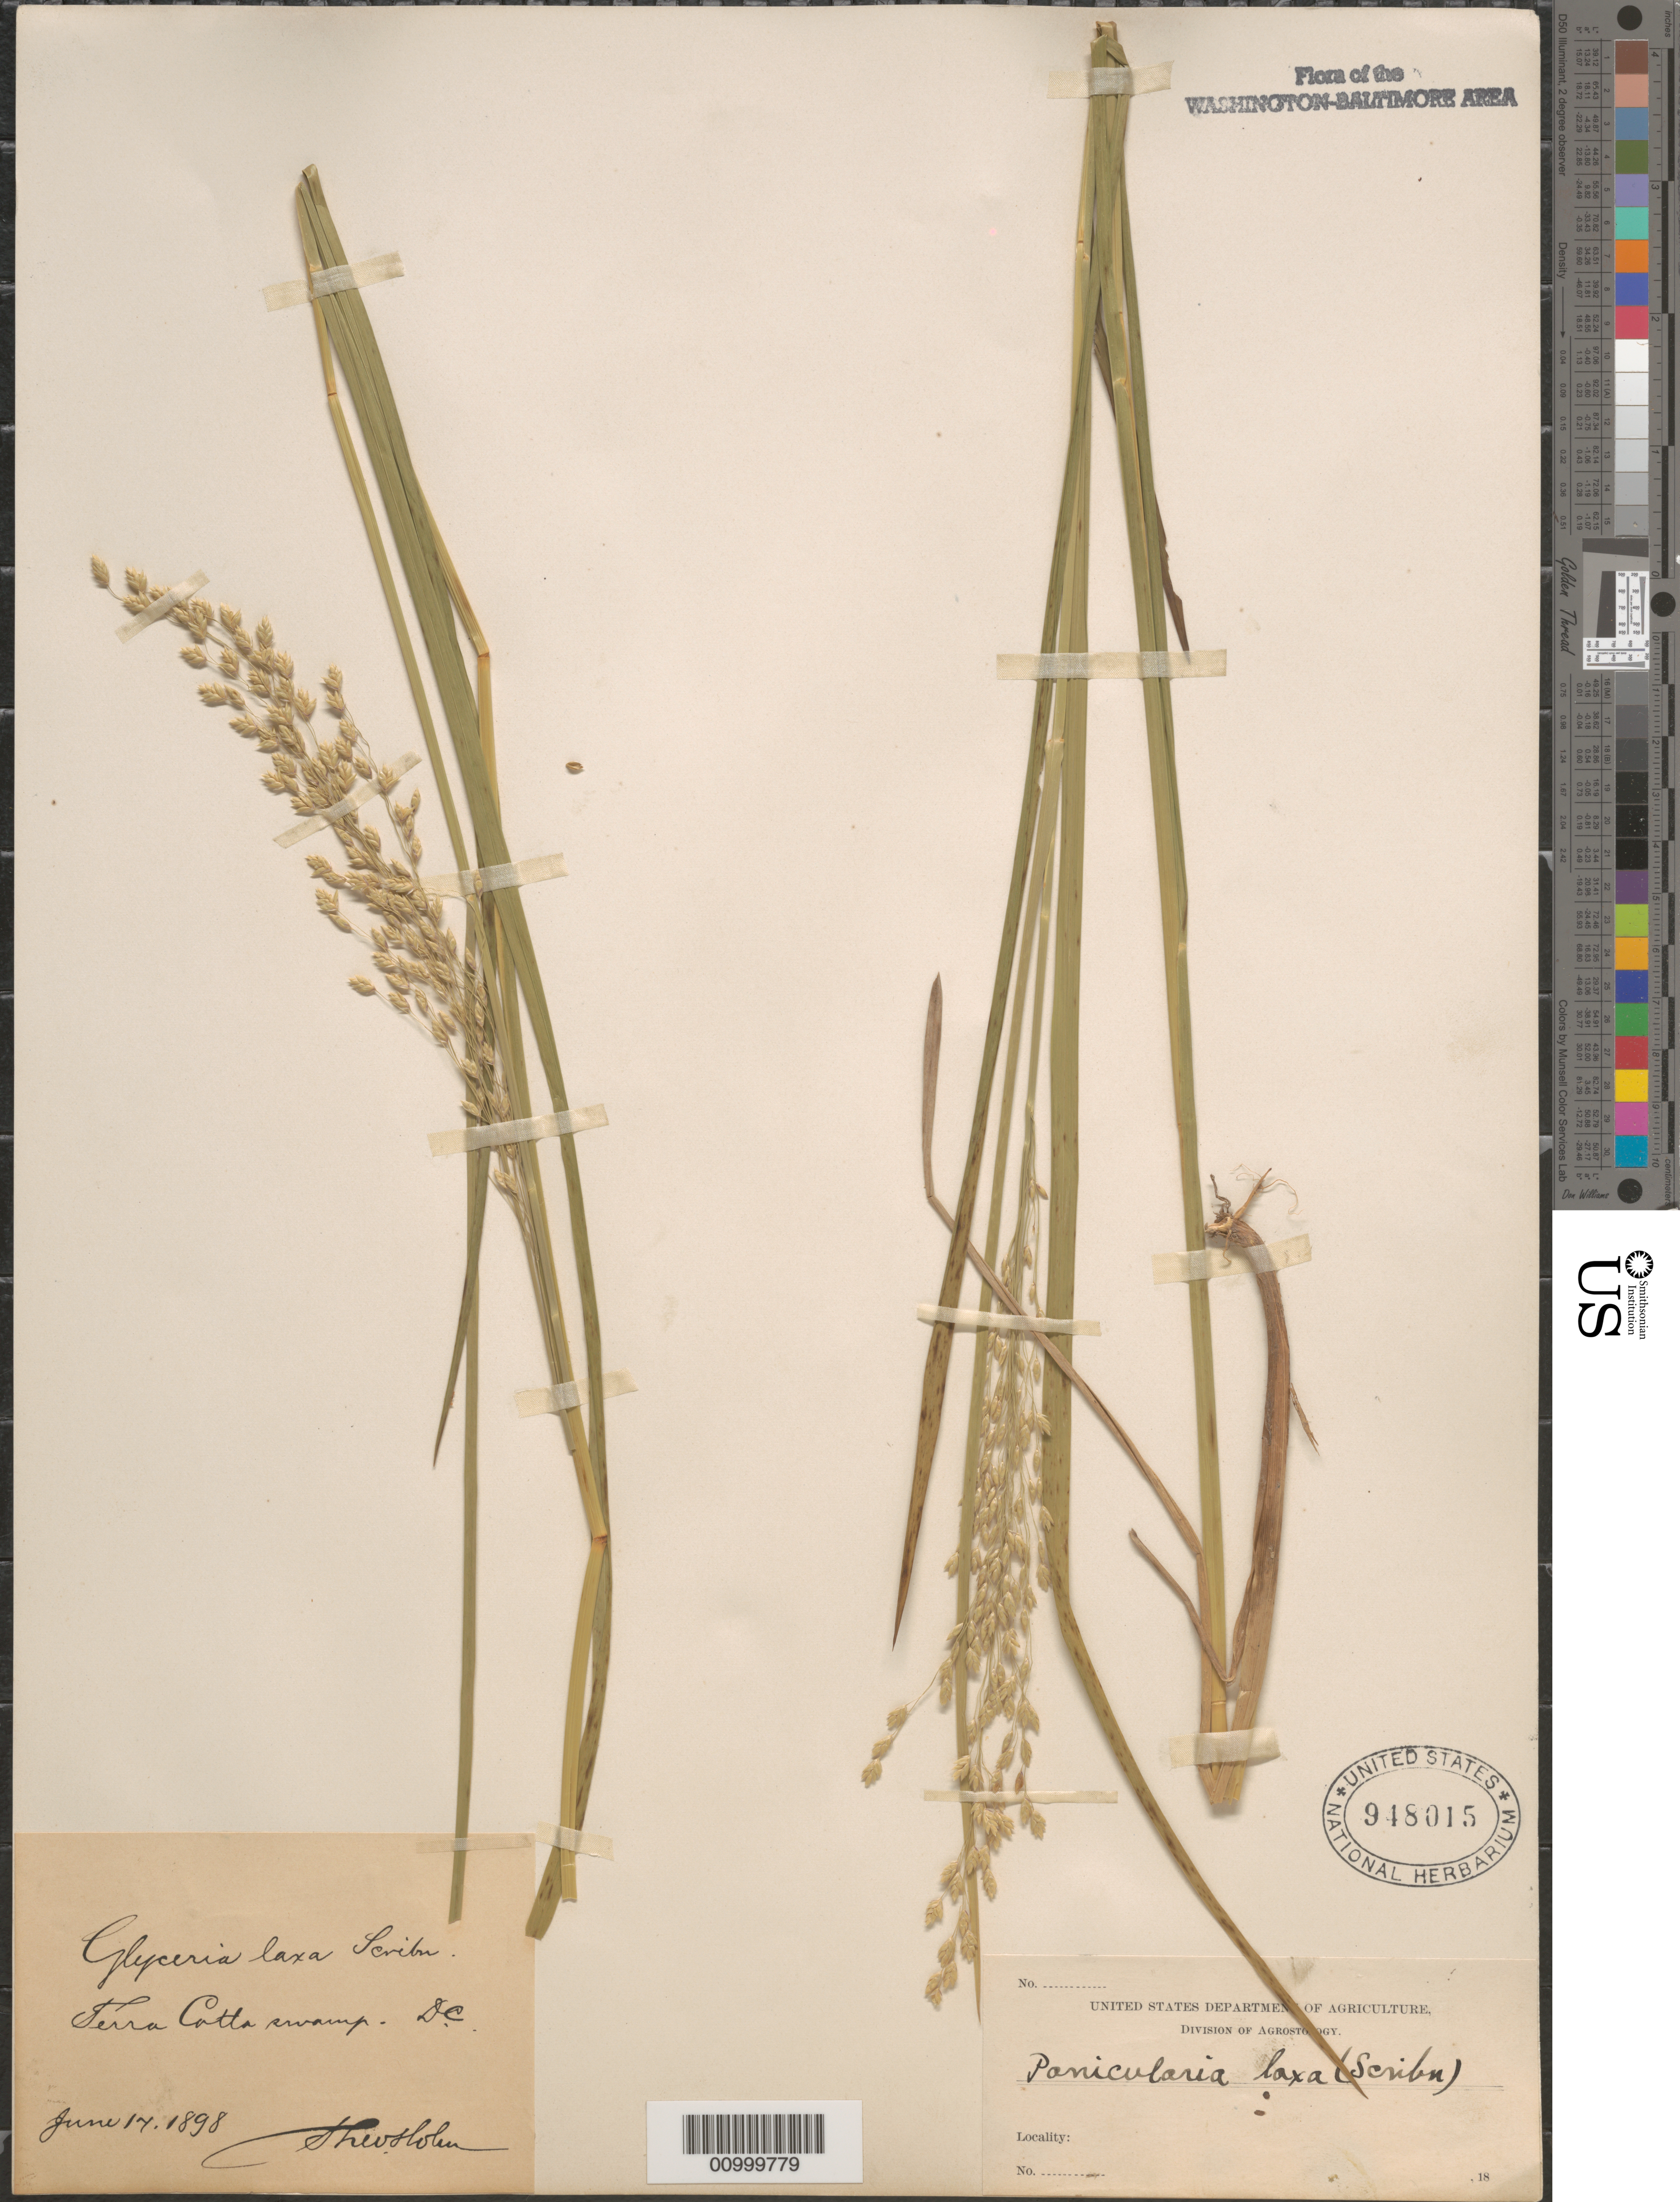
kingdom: Plantae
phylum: Tracheophyta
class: Liliopsida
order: Poales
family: Poaceae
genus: Glyceria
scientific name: Glyceria canadensis var. laxa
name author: (Scribn.) Hitchc.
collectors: T. Holm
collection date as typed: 17 Jun 1898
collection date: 1898-06-17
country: United States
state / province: District of Columbia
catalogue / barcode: US 948015